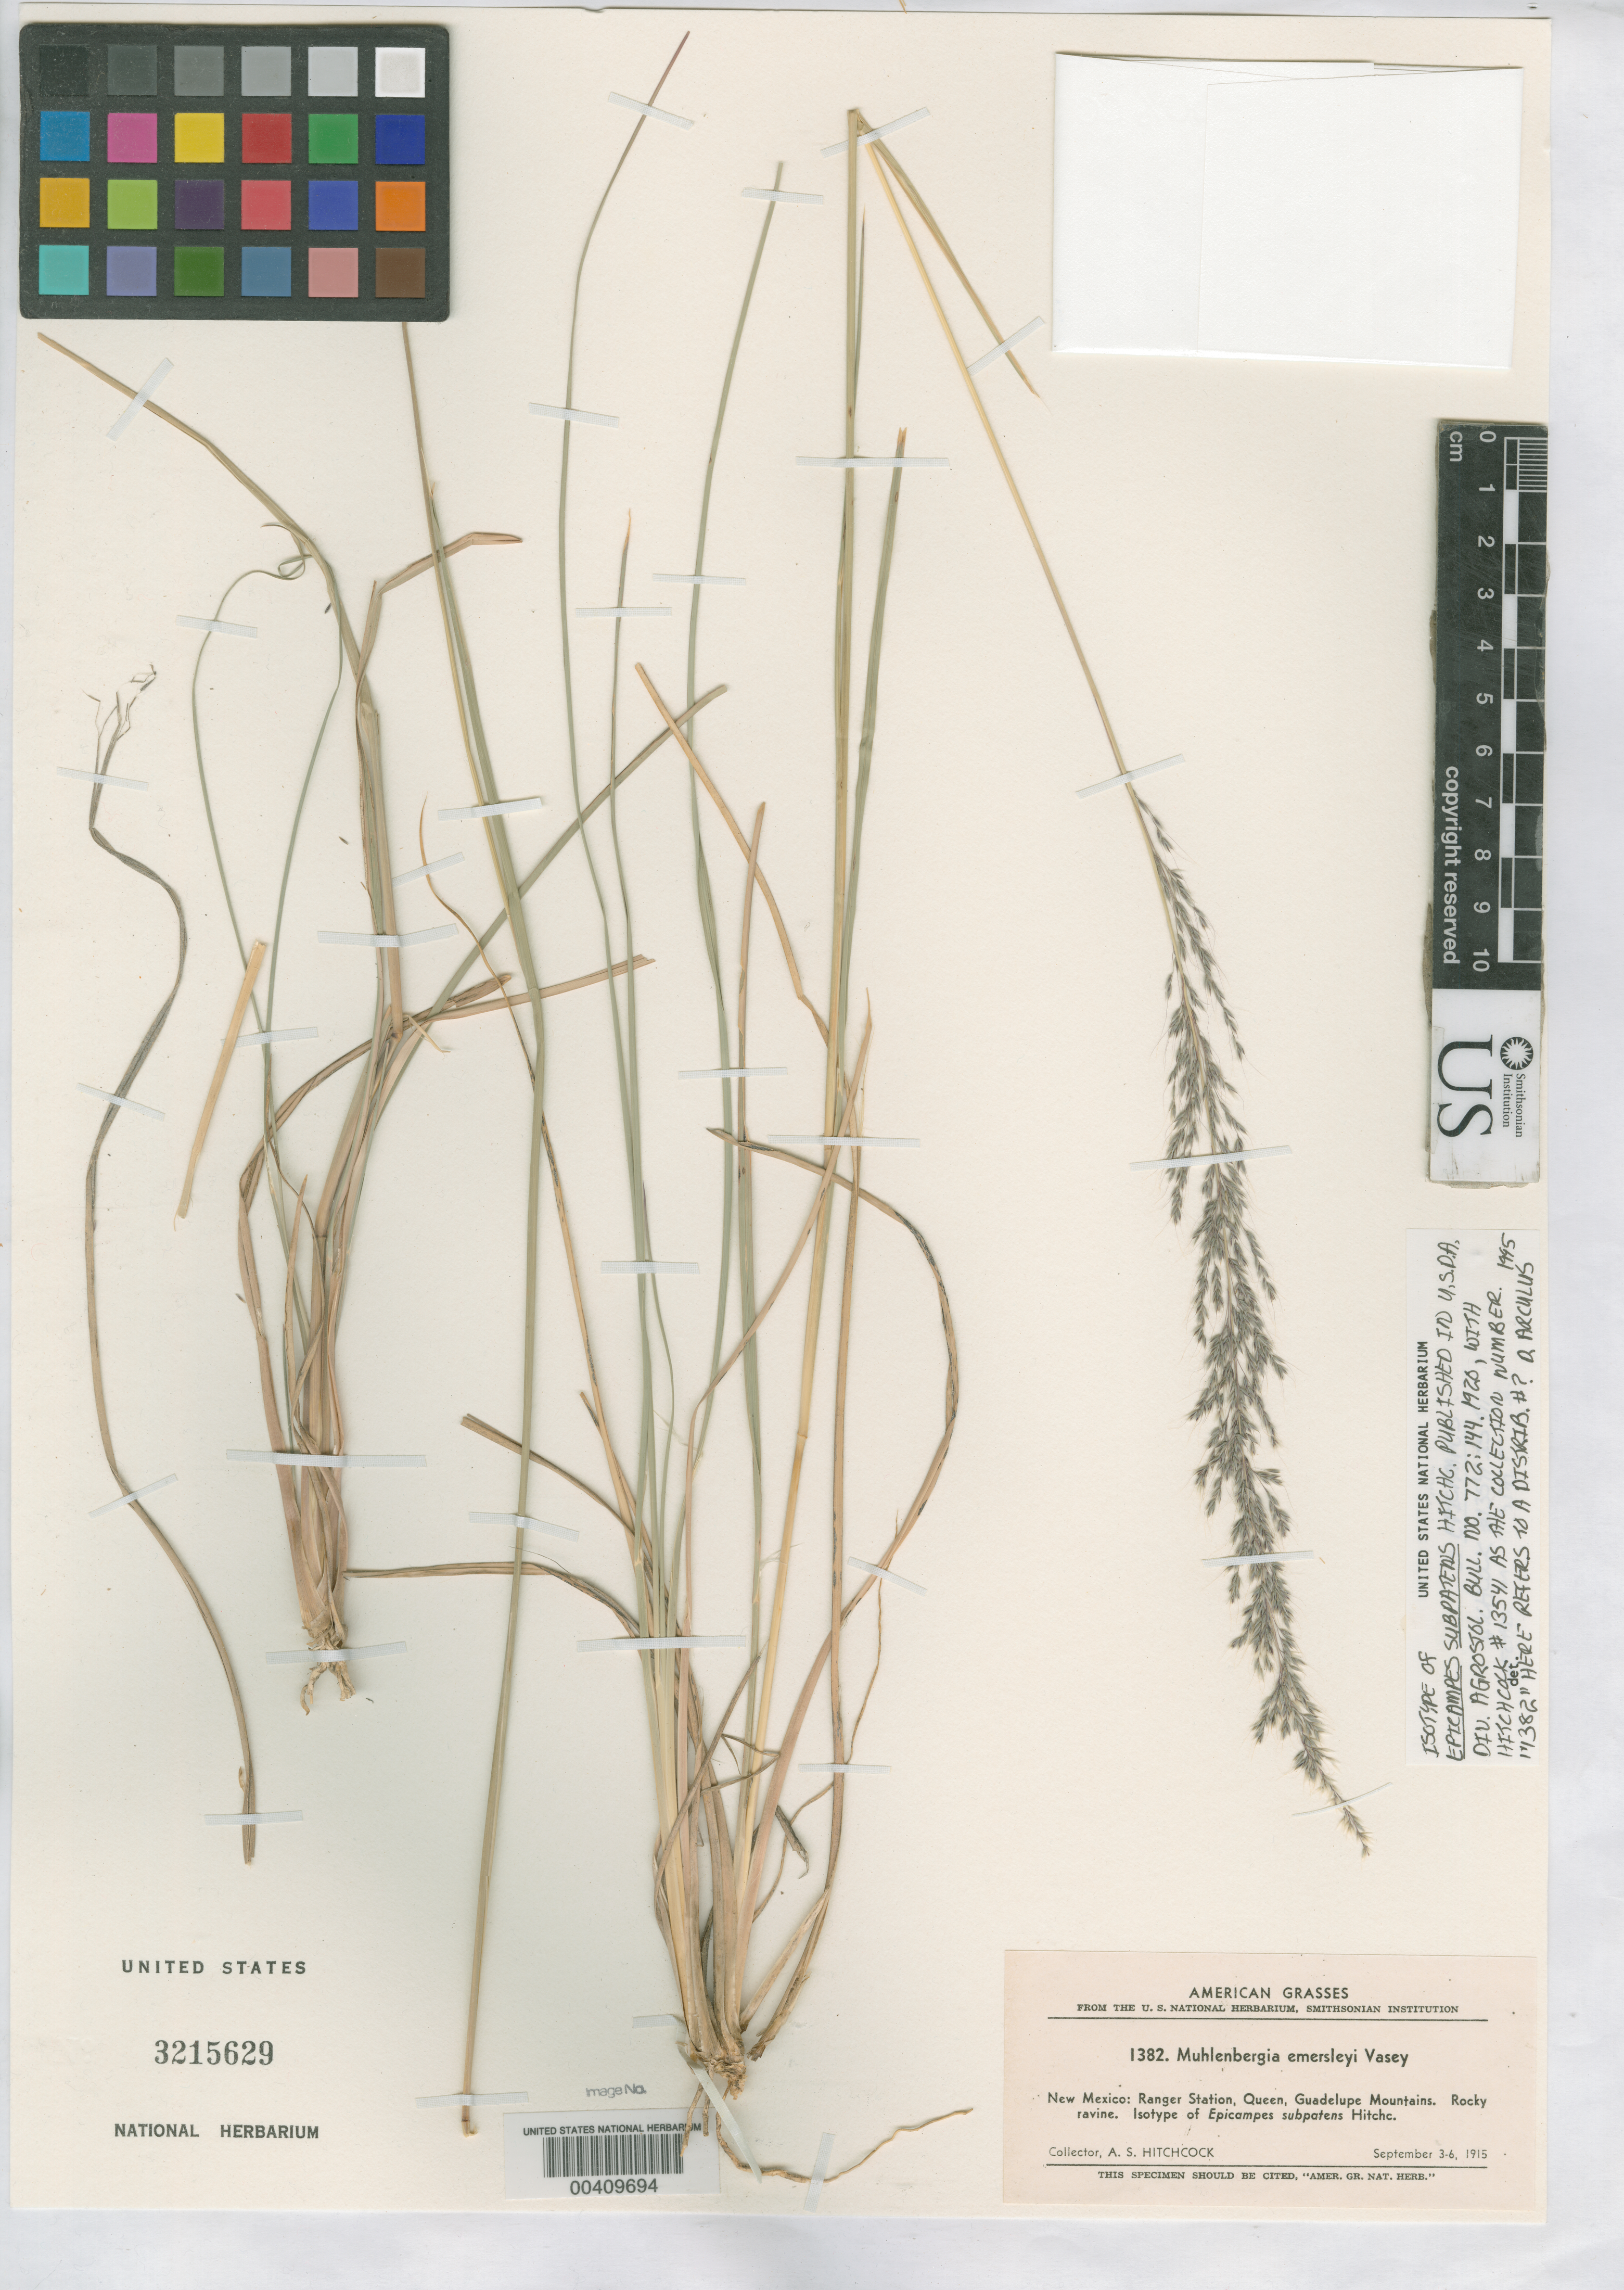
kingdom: Plantae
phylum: Tracheophyta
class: Liliopsida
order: Poales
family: Poaceae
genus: Epicampes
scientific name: Epicampes subpatens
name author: Hitchc.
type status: Isotype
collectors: A. S. Hitchcock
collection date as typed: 03 Sep 1915 to 06 Sep 1915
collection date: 1915-09-03/1915-09-06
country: United States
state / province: New Mexico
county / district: Guadalupe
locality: Ranger Station, Queen, Guadelupe Mountains.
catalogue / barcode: US 3215629